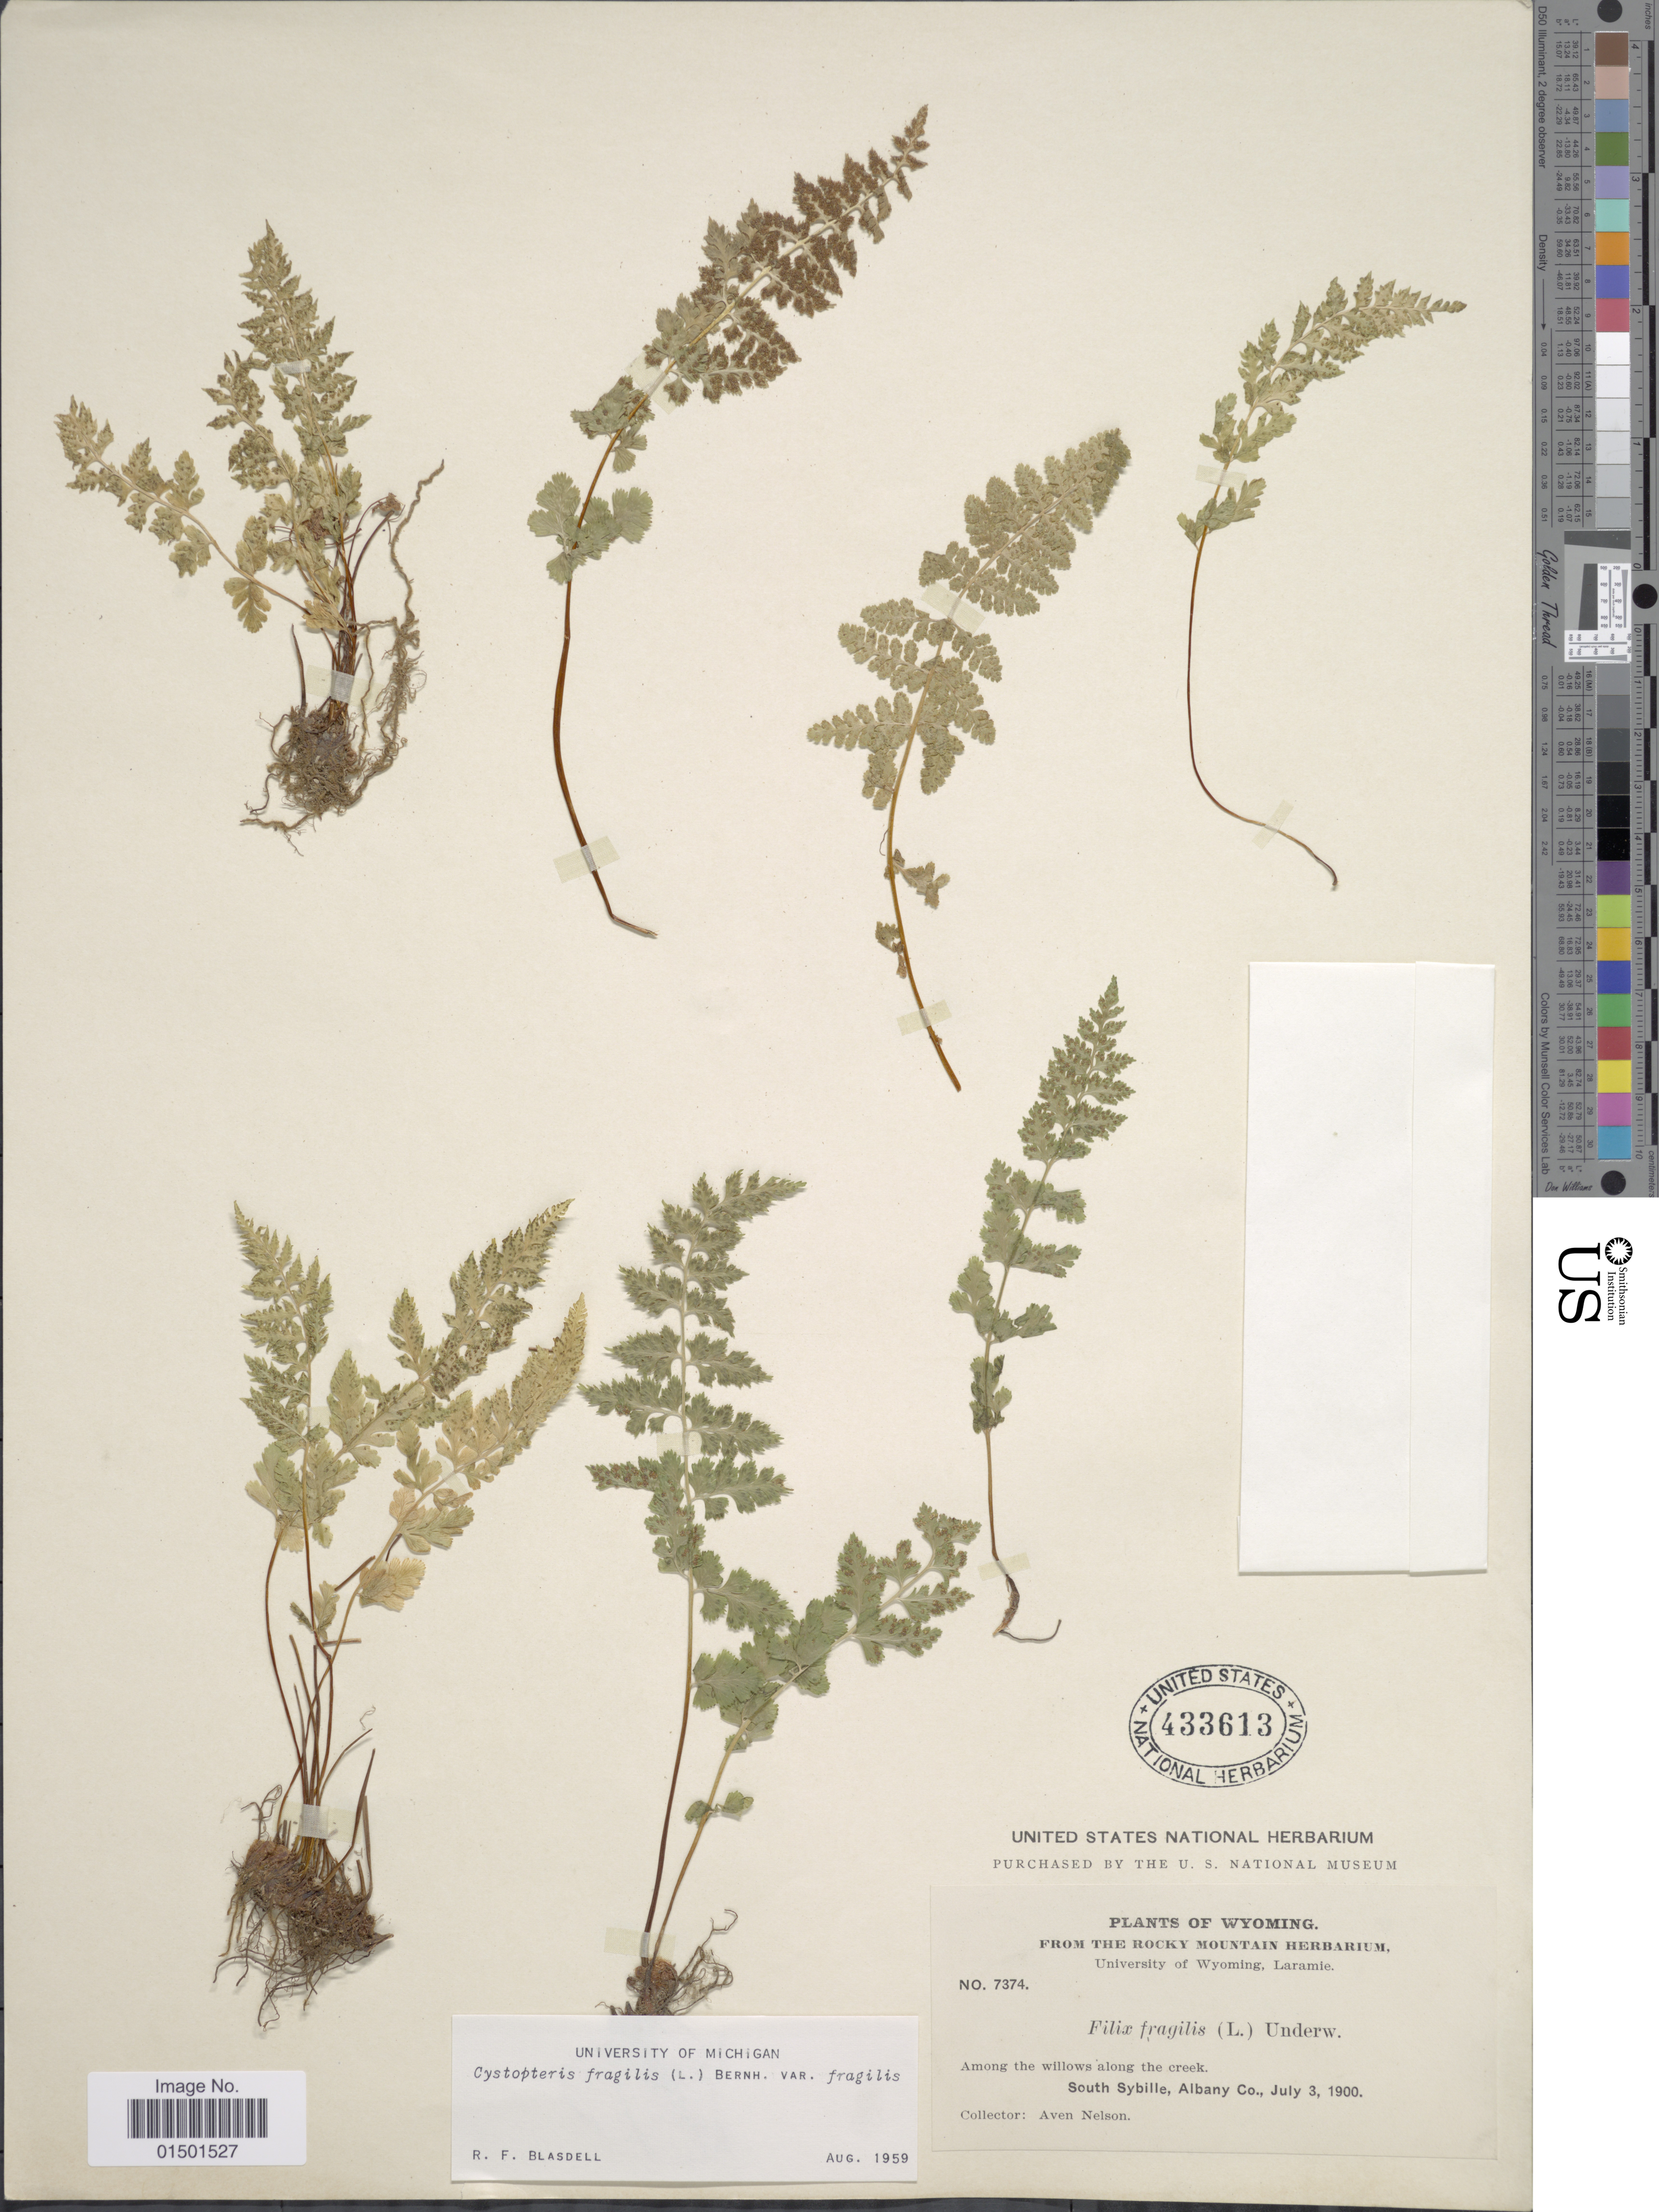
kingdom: Plantae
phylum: Tracheophyta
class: Polypodiopsida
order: Polypodiales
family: Cystopteridaceae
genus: Cystopteris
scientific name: Cystopteris fragilis var. fragilis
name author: (L.) Bernh.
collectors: A. Nelson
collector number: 7374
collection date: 1900-07-03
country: United States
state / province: Wyoming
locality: South Sybille, Albany Co.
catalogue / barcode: US 433613